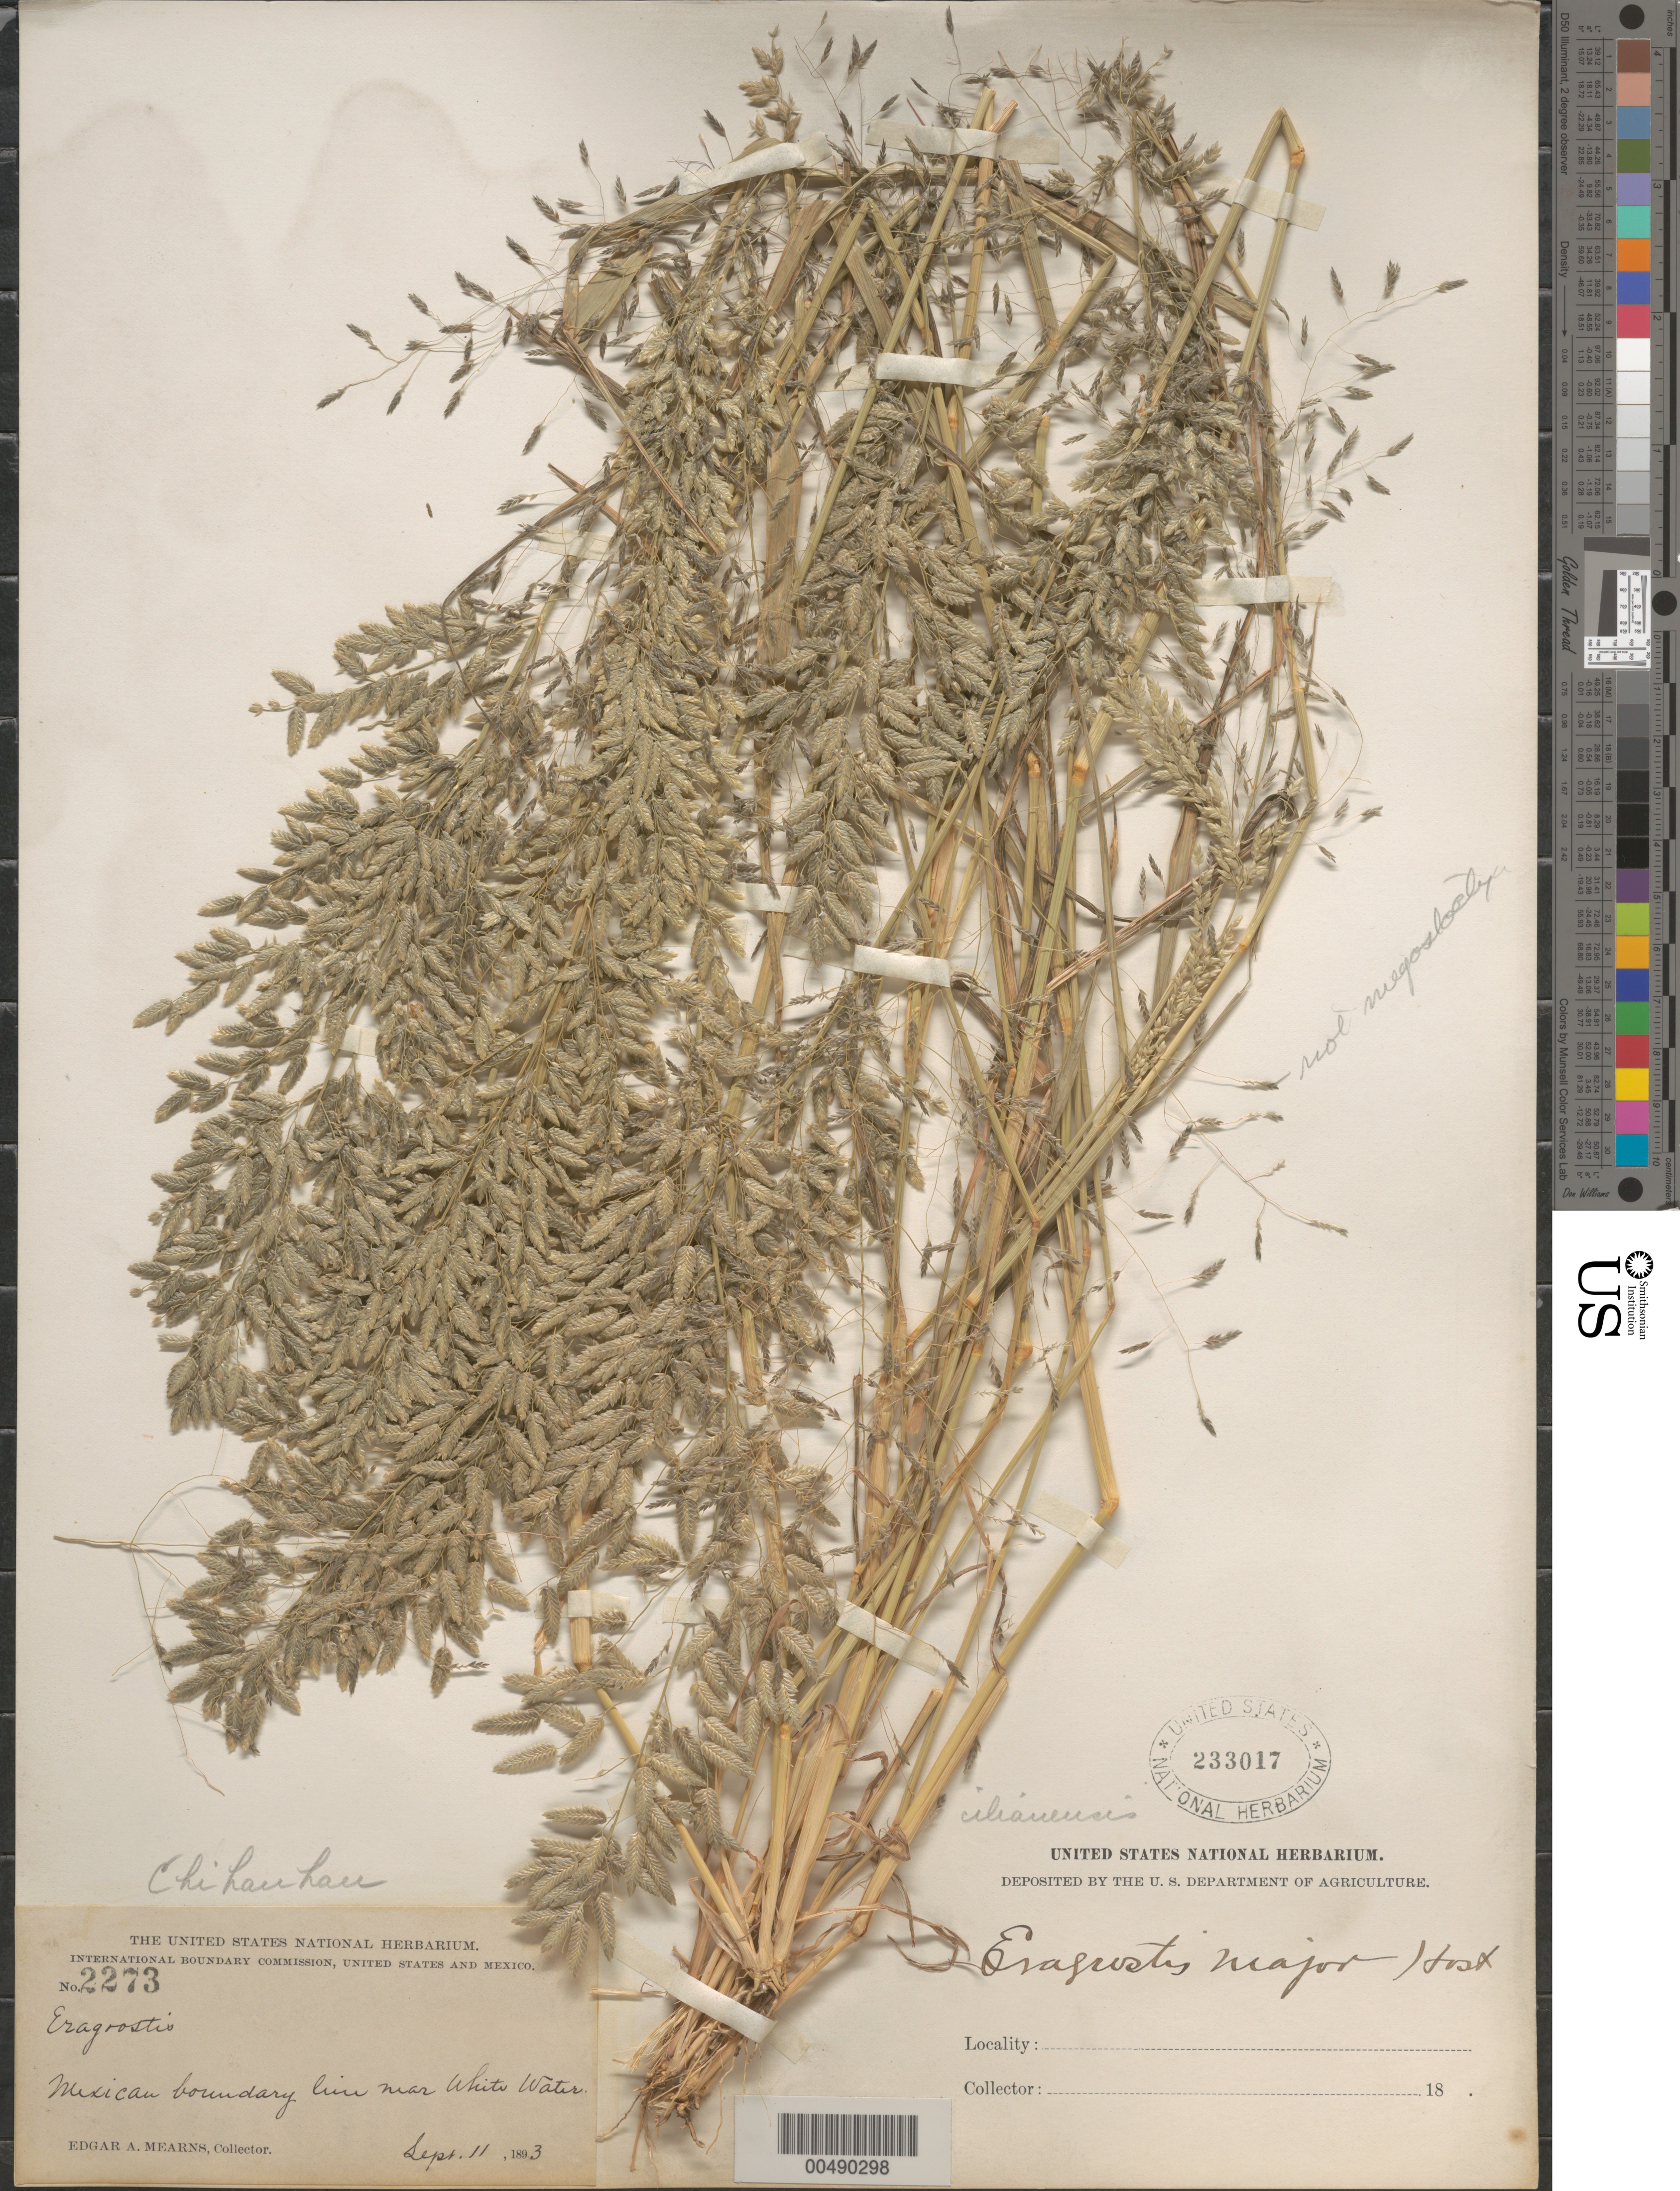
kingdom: Plantae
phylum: Tracheophyta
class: Liliopsida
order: Poales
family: Poaceae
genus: Eragrostis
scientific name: Eragrostis cilianensis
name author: (Bellardi) Vignolo ex Janch.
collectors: E. A. Mearns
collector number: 2273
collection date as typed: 11 Sep 1893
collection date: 1893-09-11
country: Mexico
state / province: Chihuahua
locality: Mexican boundary line near White Water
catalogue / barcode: US 233017